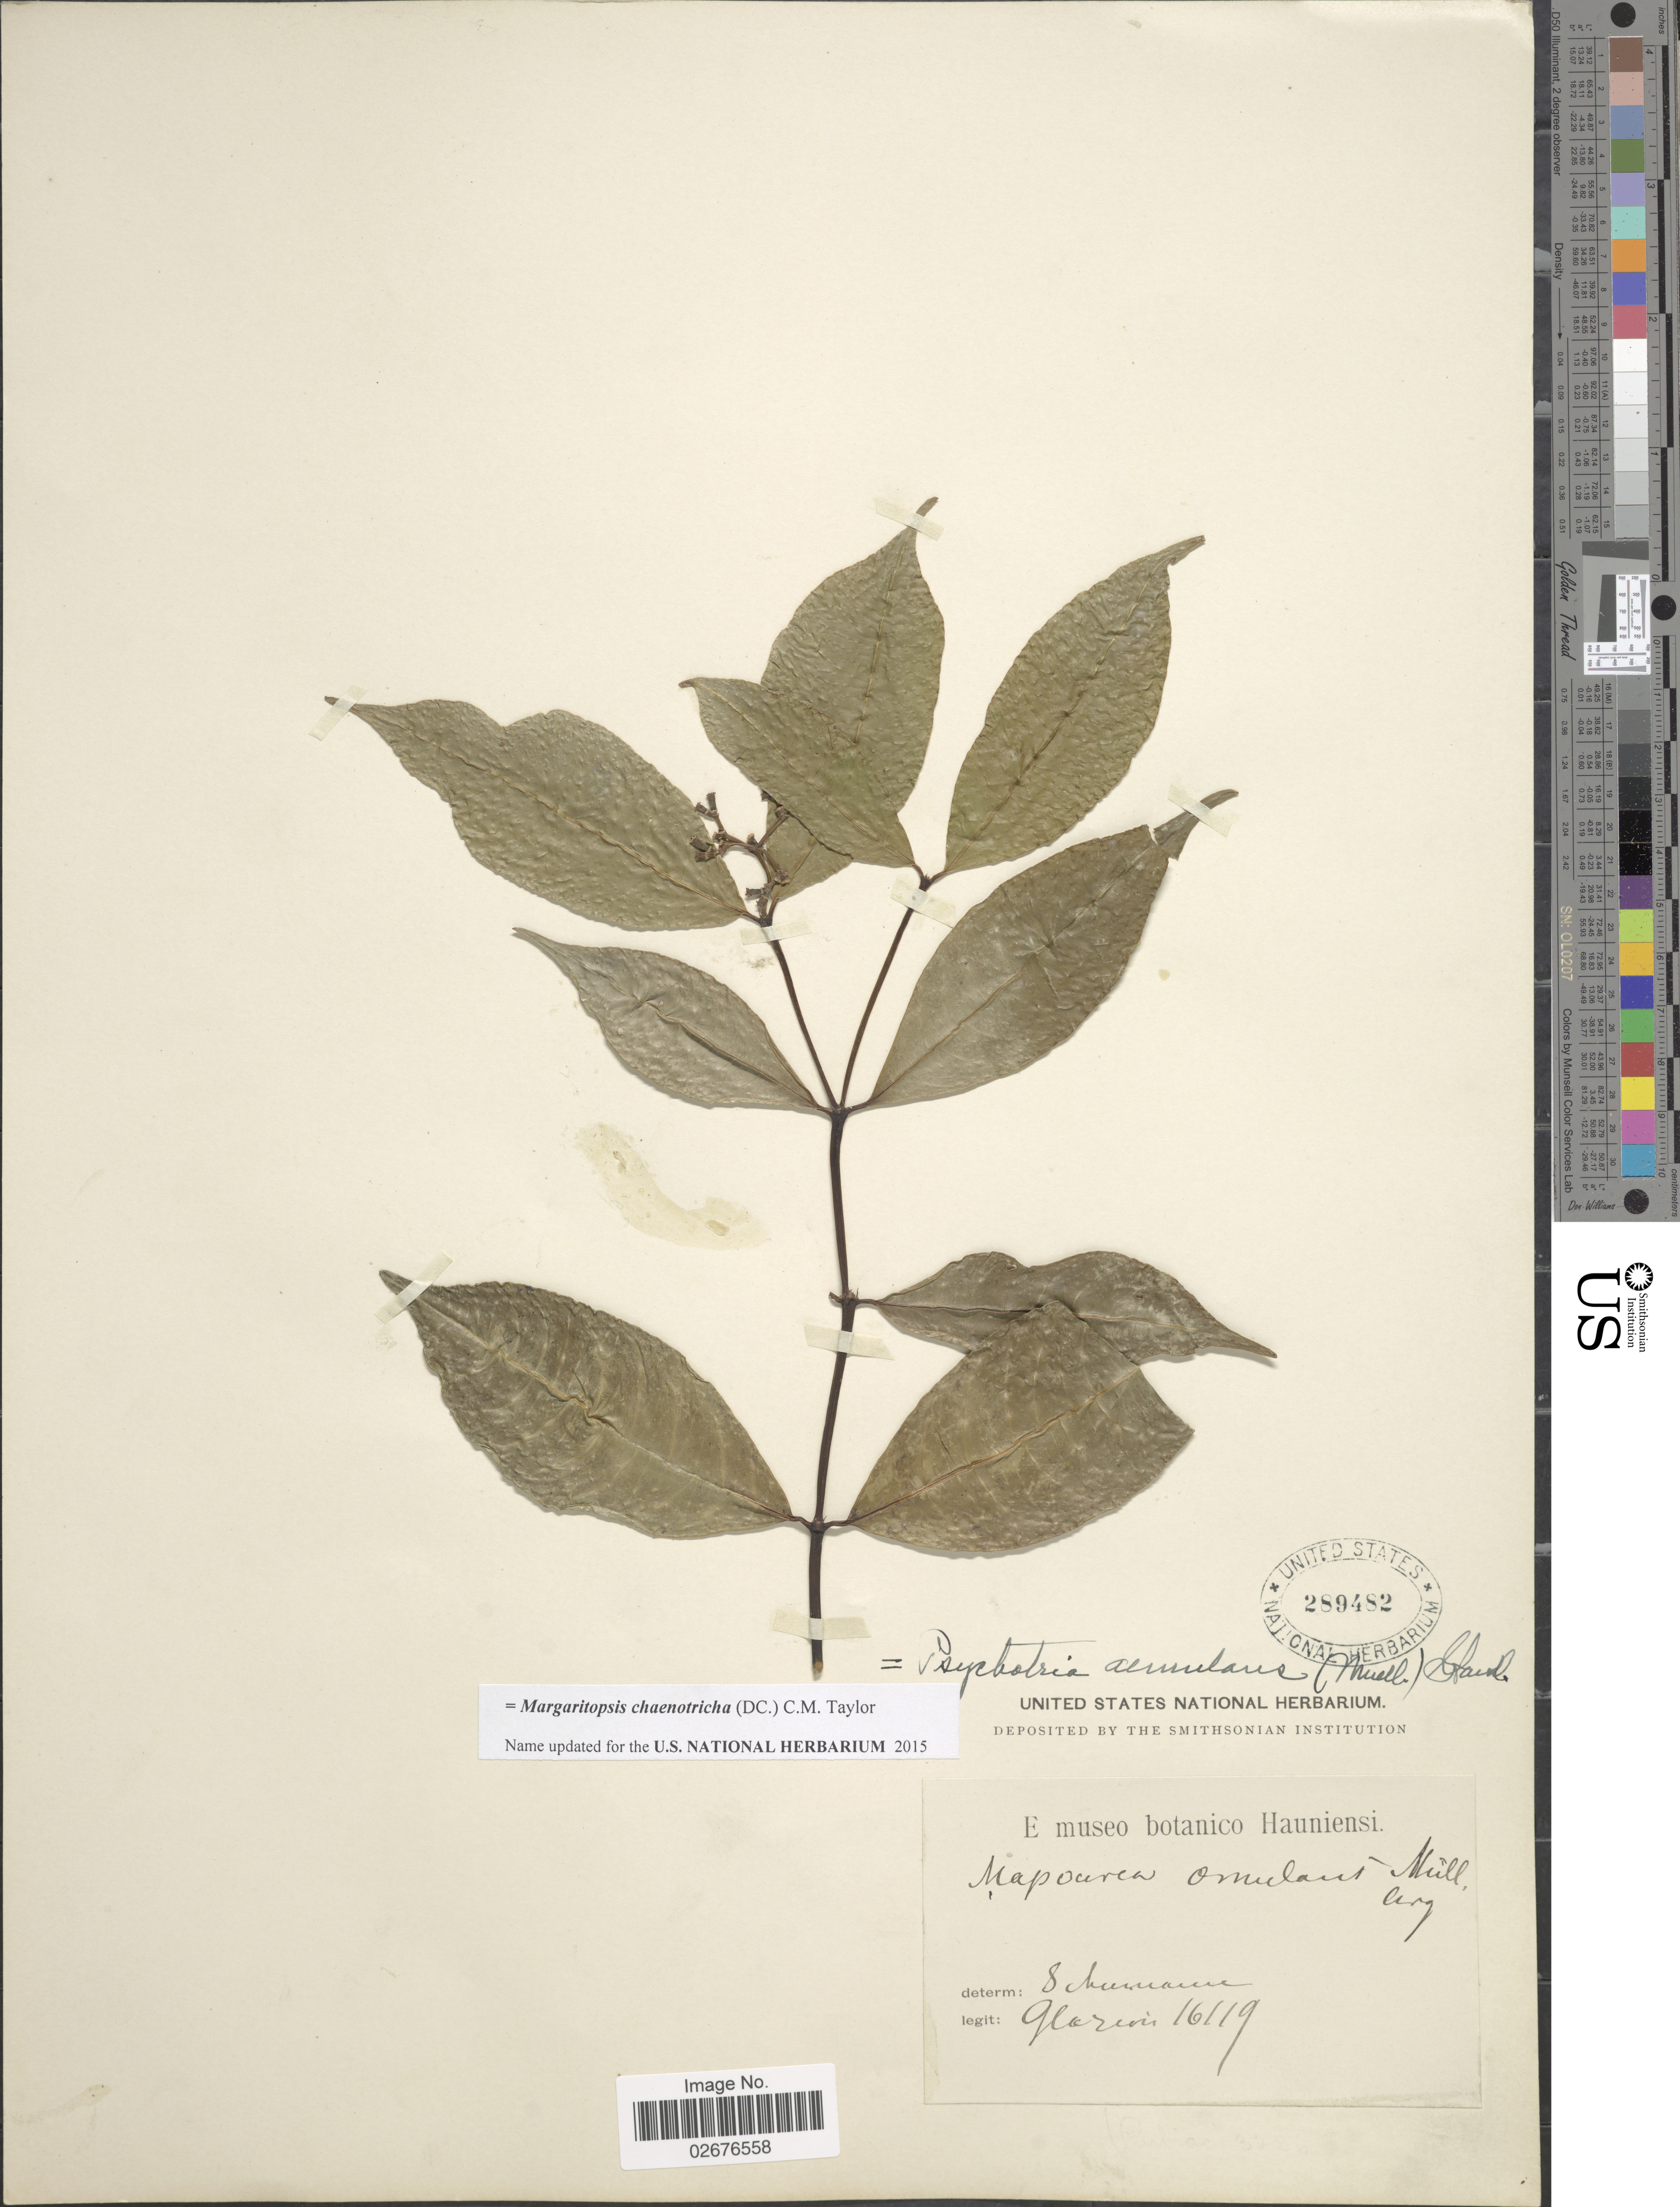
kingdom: Plantae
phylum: Tracheophyta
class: Magnoliopsida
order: Gentianales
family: Rubiaceae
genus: Margaritopsis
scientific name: Margaritopsis chaenotricha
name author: (DC.) C.M. Taylor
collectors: Glaziou, --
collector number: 16119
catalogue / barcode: US 289482